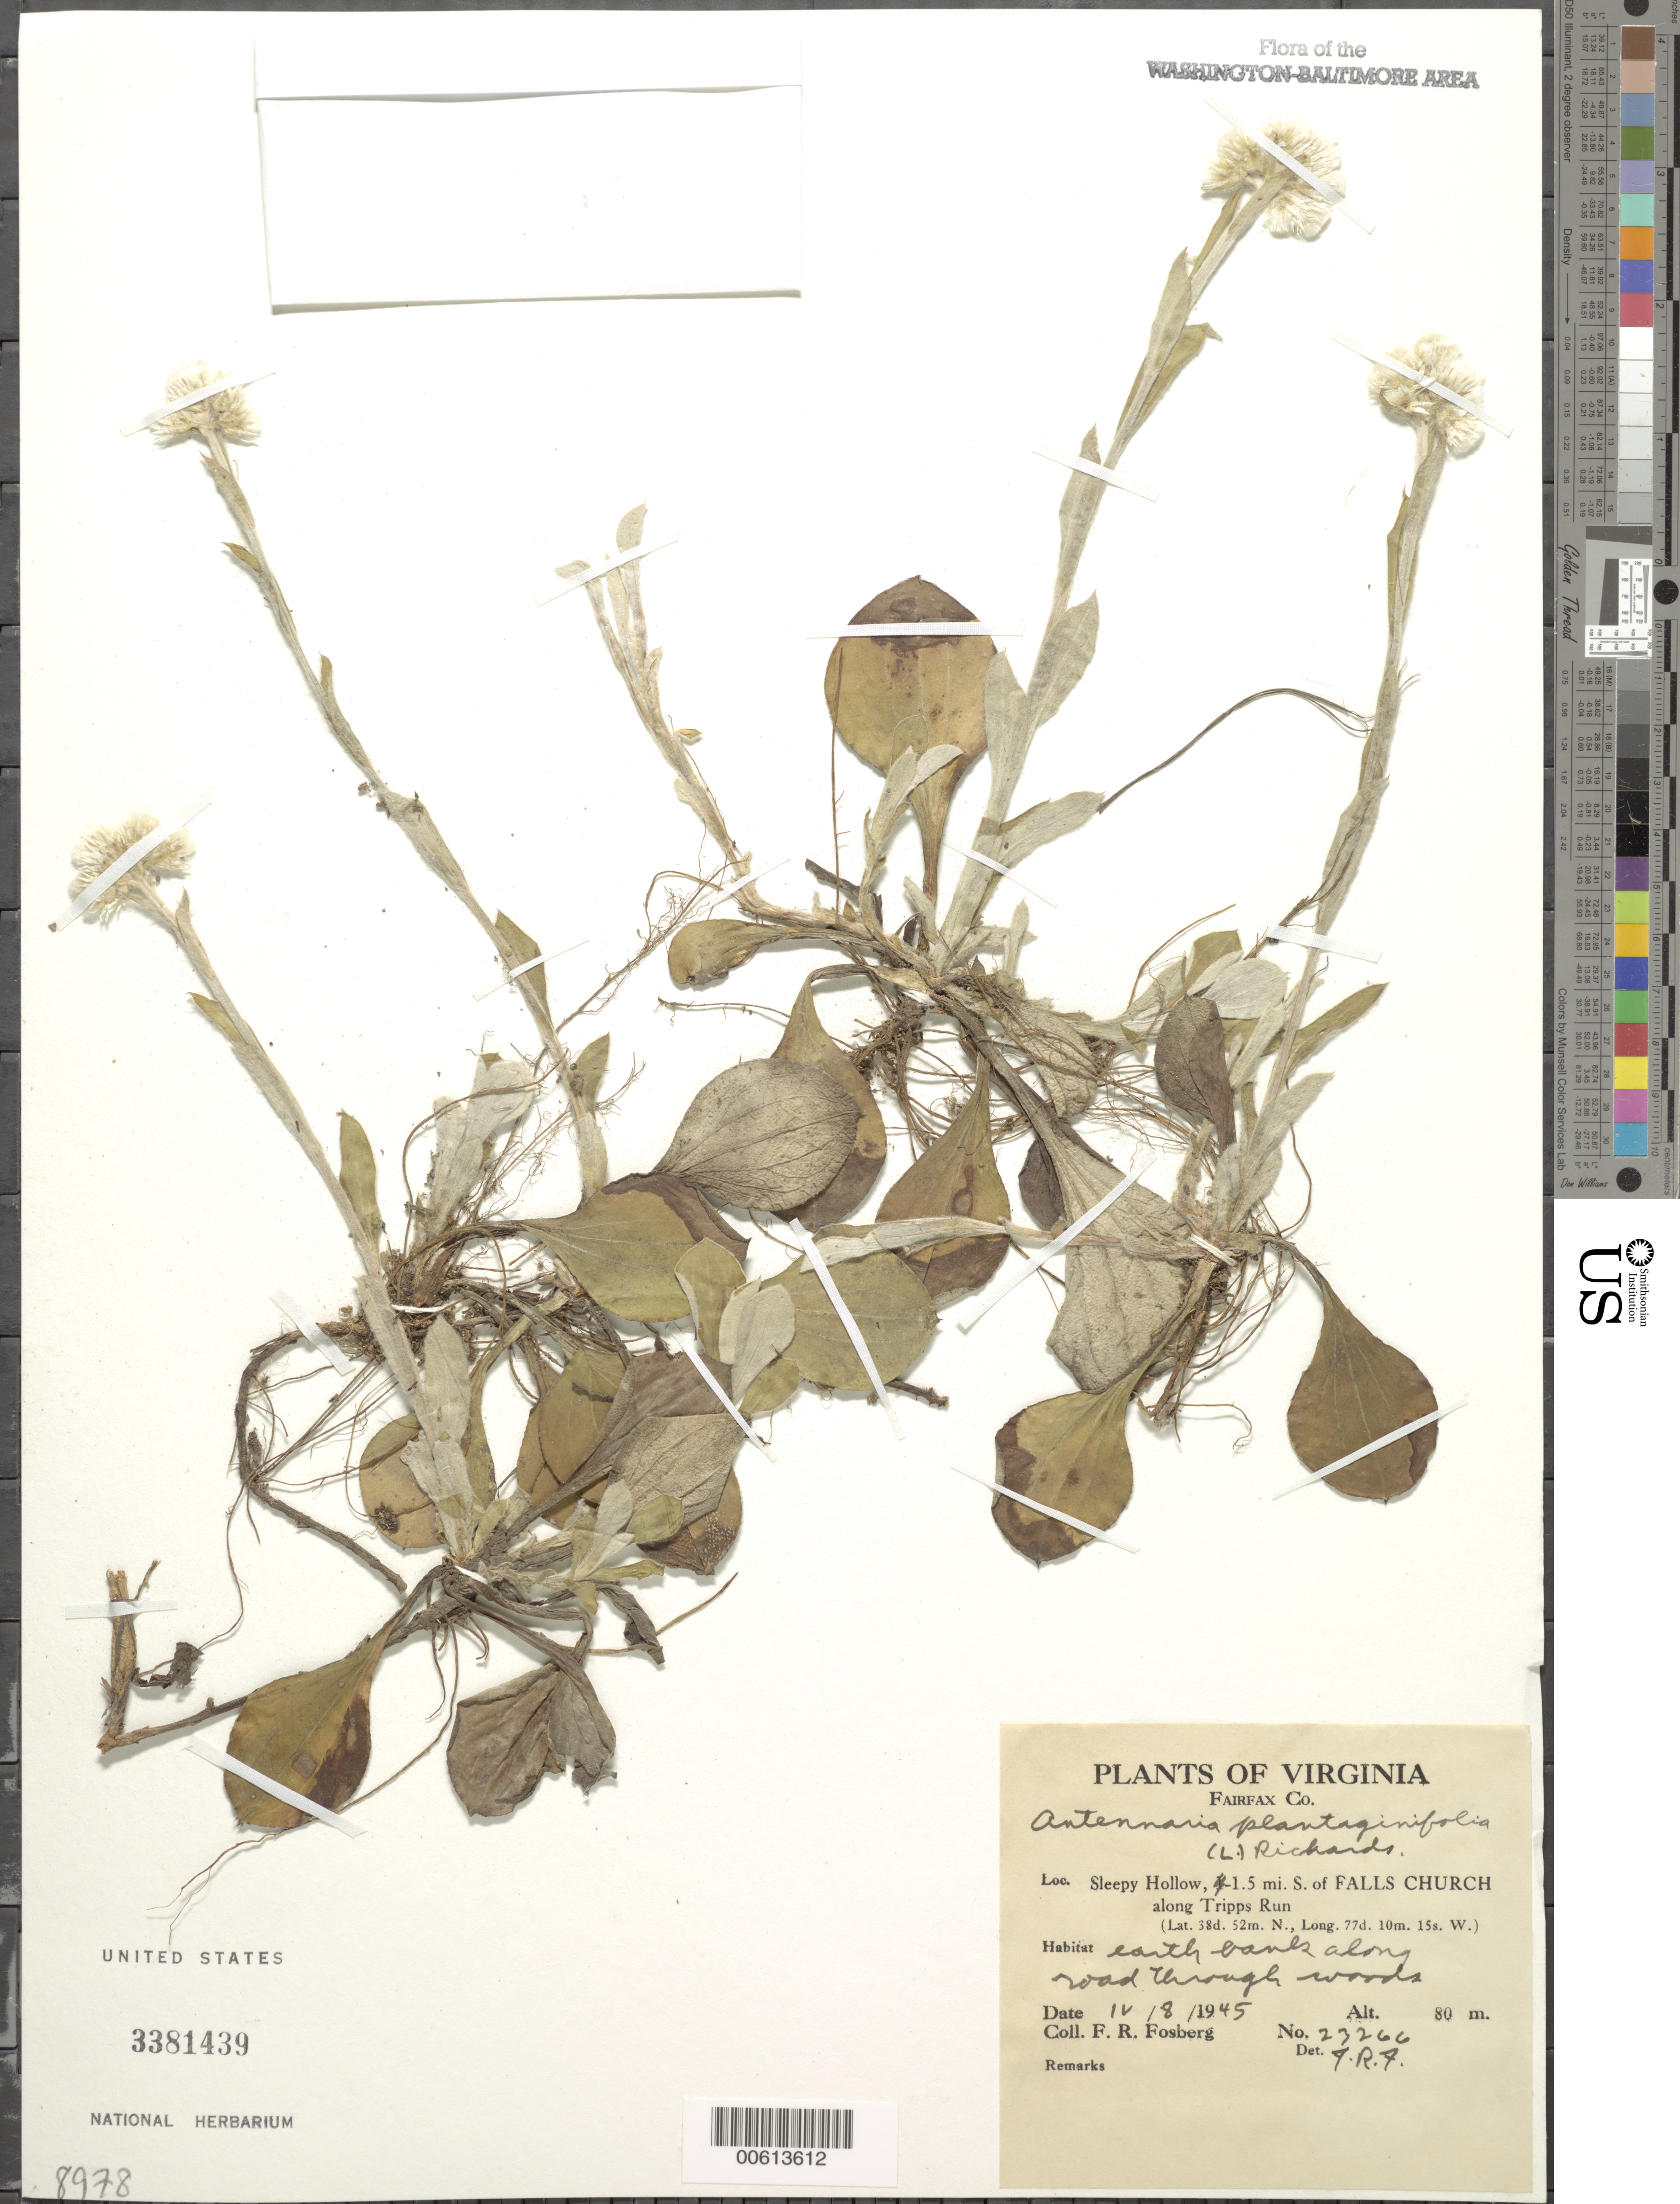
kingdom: Plantae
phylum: Tracheophyta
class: Magnoliopsida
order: Asterales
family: Asteraceae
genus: Antennaria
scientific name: Antennaria plantaginifolia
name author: (L.) Richardson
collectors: F. R. Fosberg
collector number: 23266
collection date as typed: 08 Apr 1945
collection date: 1945-04-08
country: United States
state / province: Virginia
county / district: Fairfax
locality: Sleepy Hollow, S of Galls Church along Tripps Run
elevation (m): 80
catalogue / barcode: US 3381439